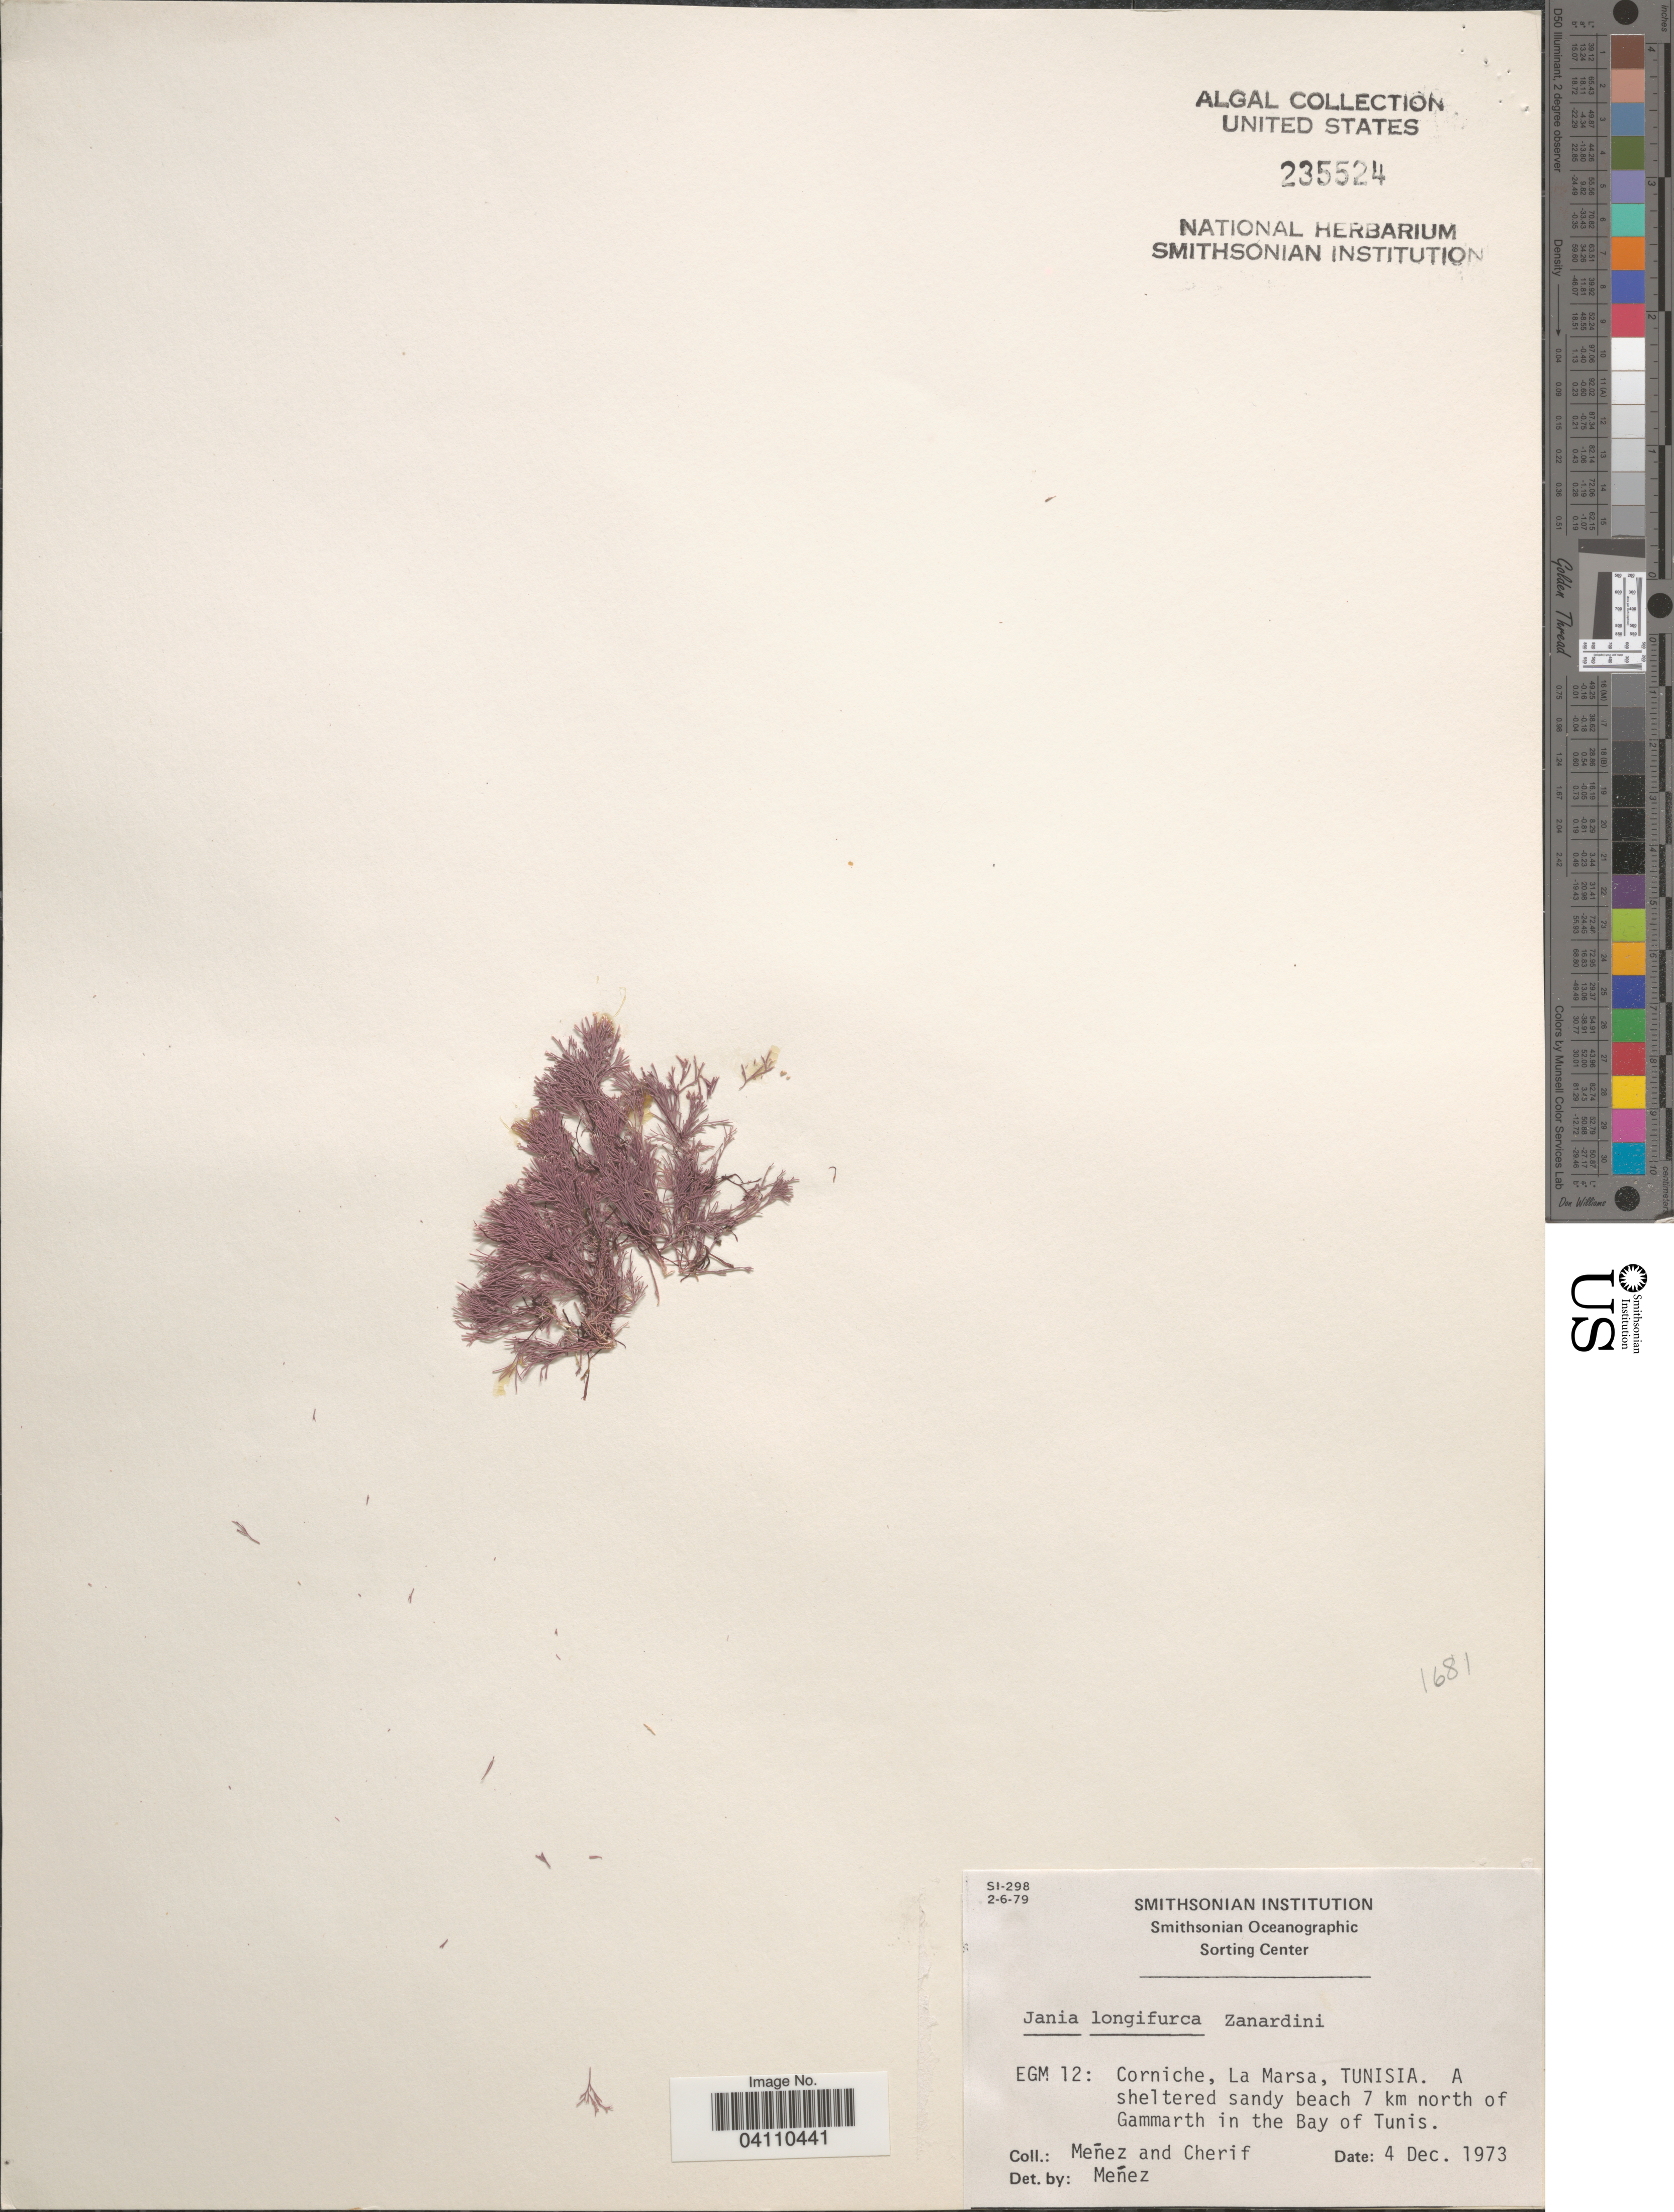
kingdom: Plantae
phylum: Rhodophyta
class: Florideophyceae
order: Corallinales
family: Corallinaceae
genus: Jania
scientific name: Jania longifurca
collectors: Menez & -. Cherif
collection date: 1973-12-04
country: Tunisia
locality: EGM 12: Corniche, La Marsa, Tunisia. A sheltered sandy beach 7 km north of Gammarth in the Bay of Tunis.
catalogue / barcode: US 235524